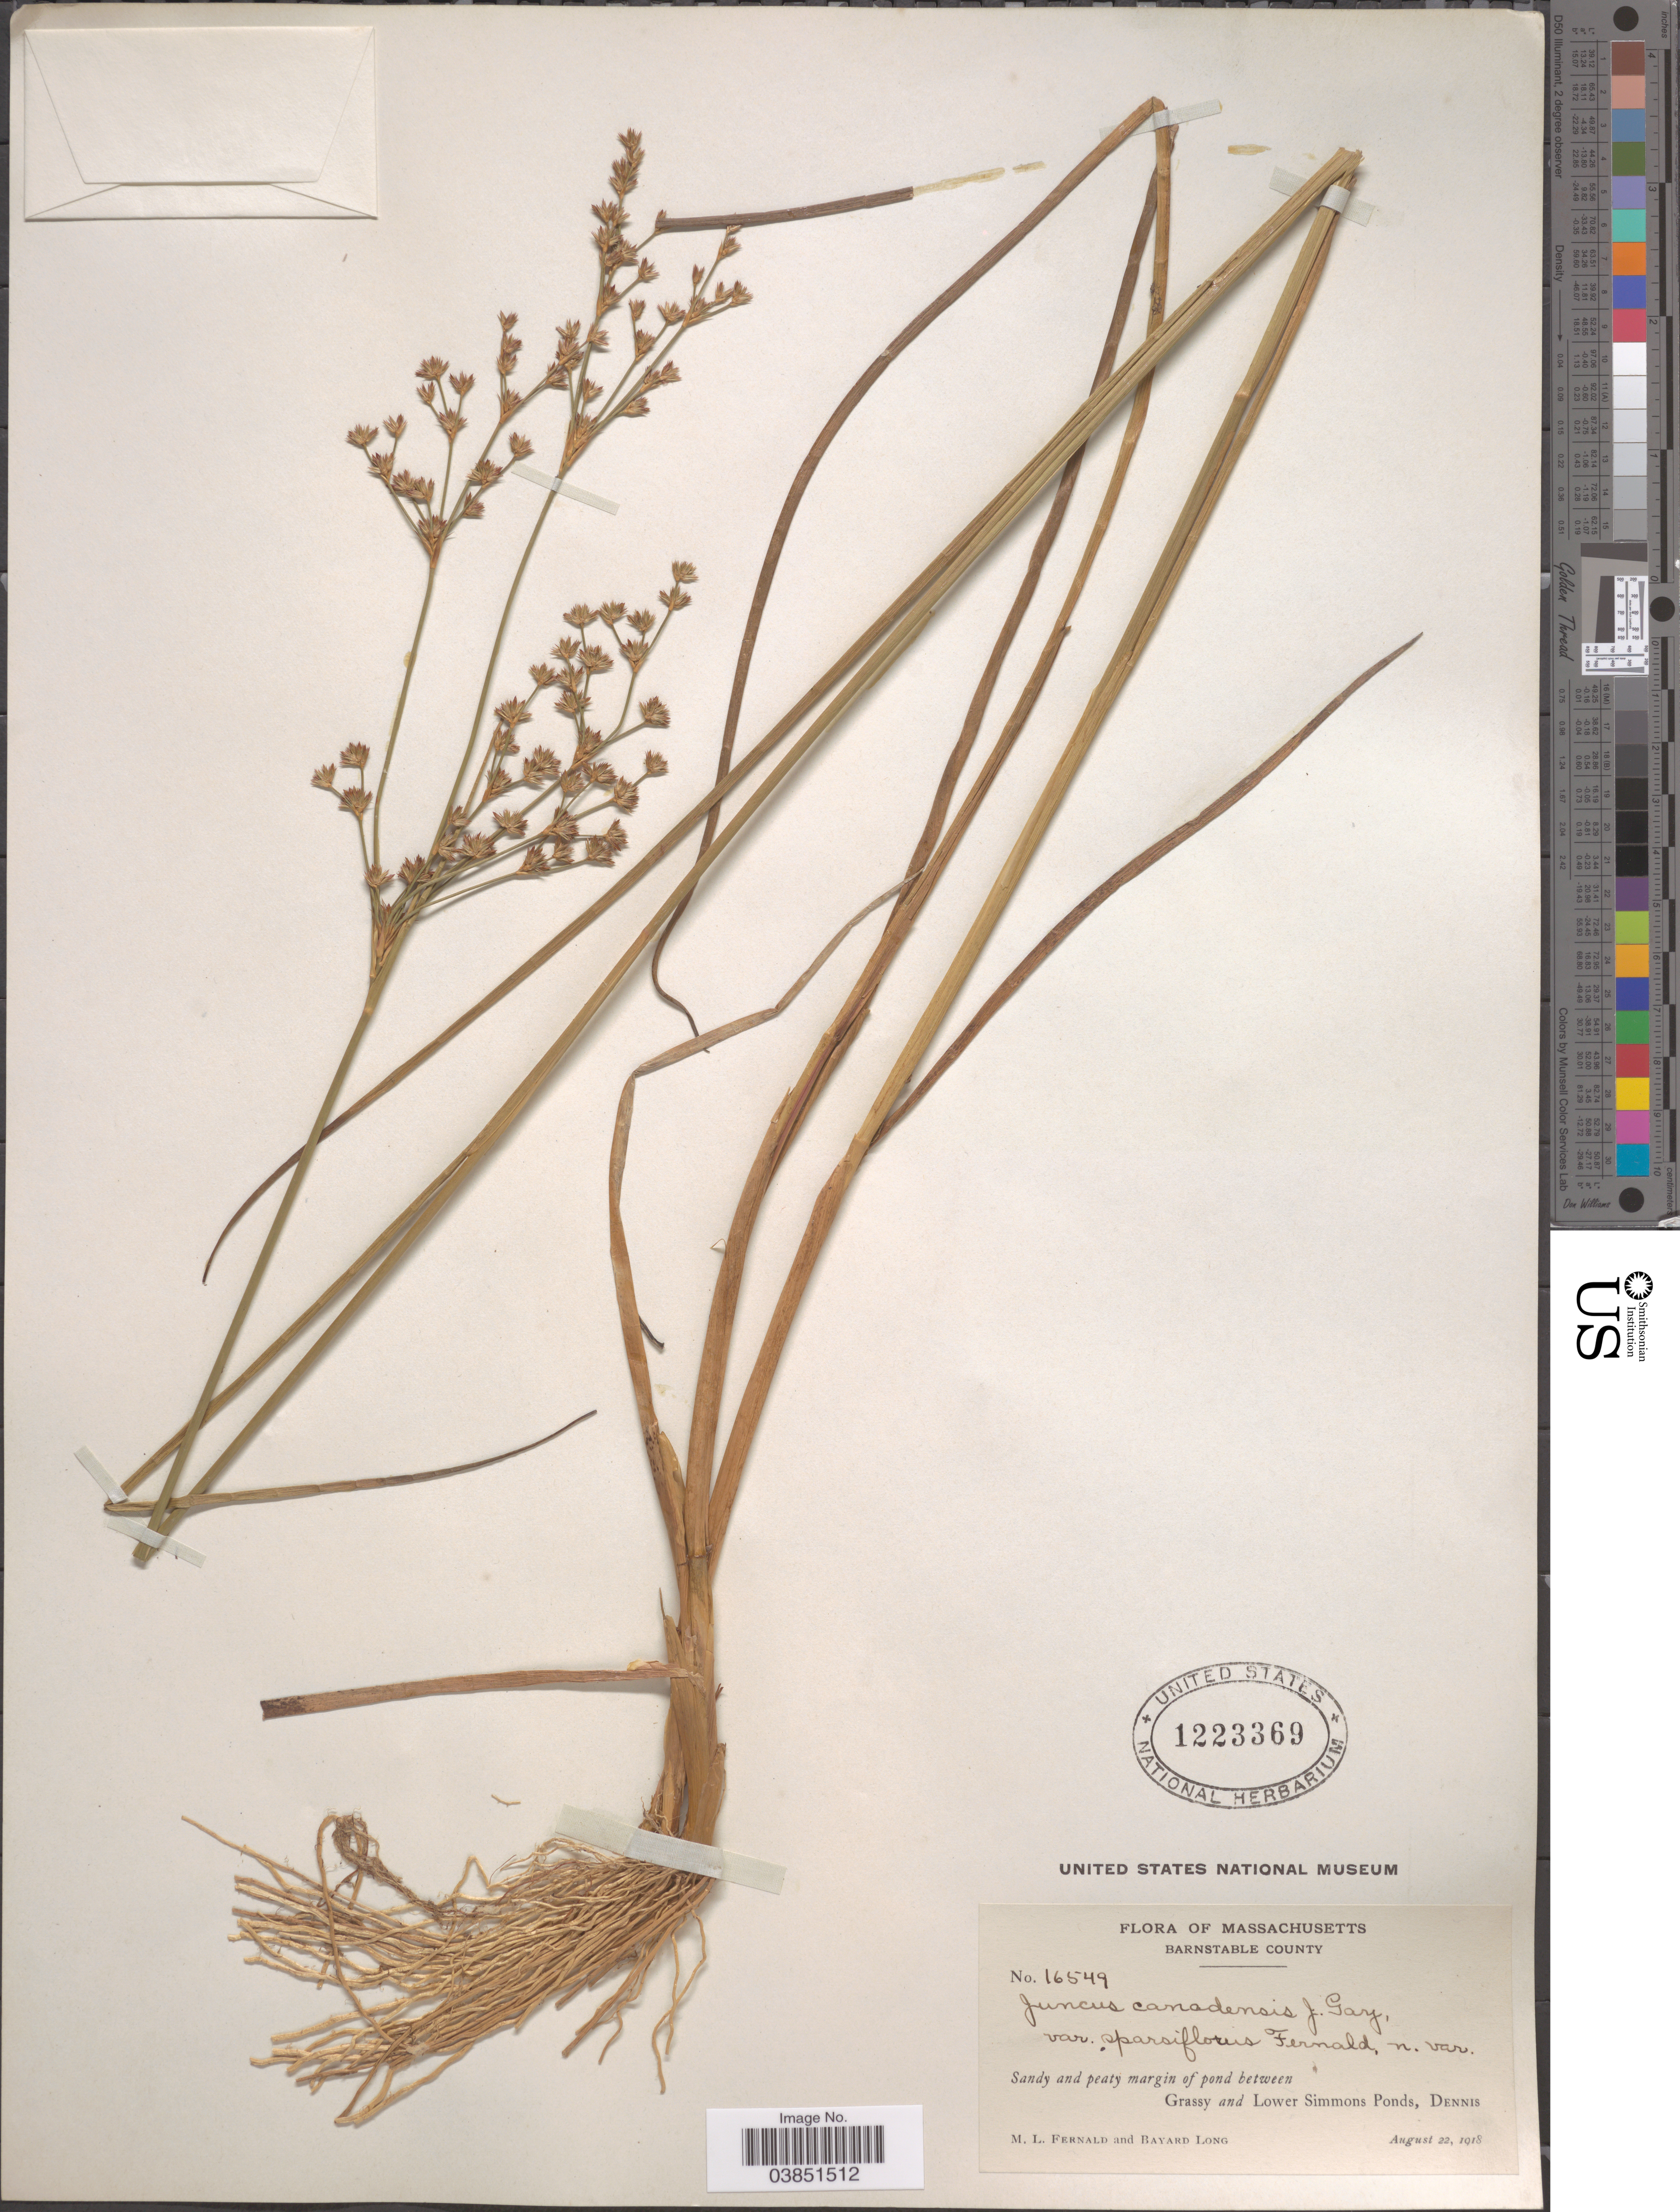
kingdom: Plantae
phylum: Tracheophyta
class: Liliopsida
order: Poales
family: Juncaceae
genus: Juncus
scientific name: Juncus canadensis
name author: J. Gay ex Laharpe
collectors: M. L. Fernald & B. Long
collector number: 16549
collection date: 1918-08-22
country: United States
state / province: Massachusetts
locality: Barnstable County. Between Grassy and Lower Simmons Pond, Dennis.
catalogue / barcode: US 1223369